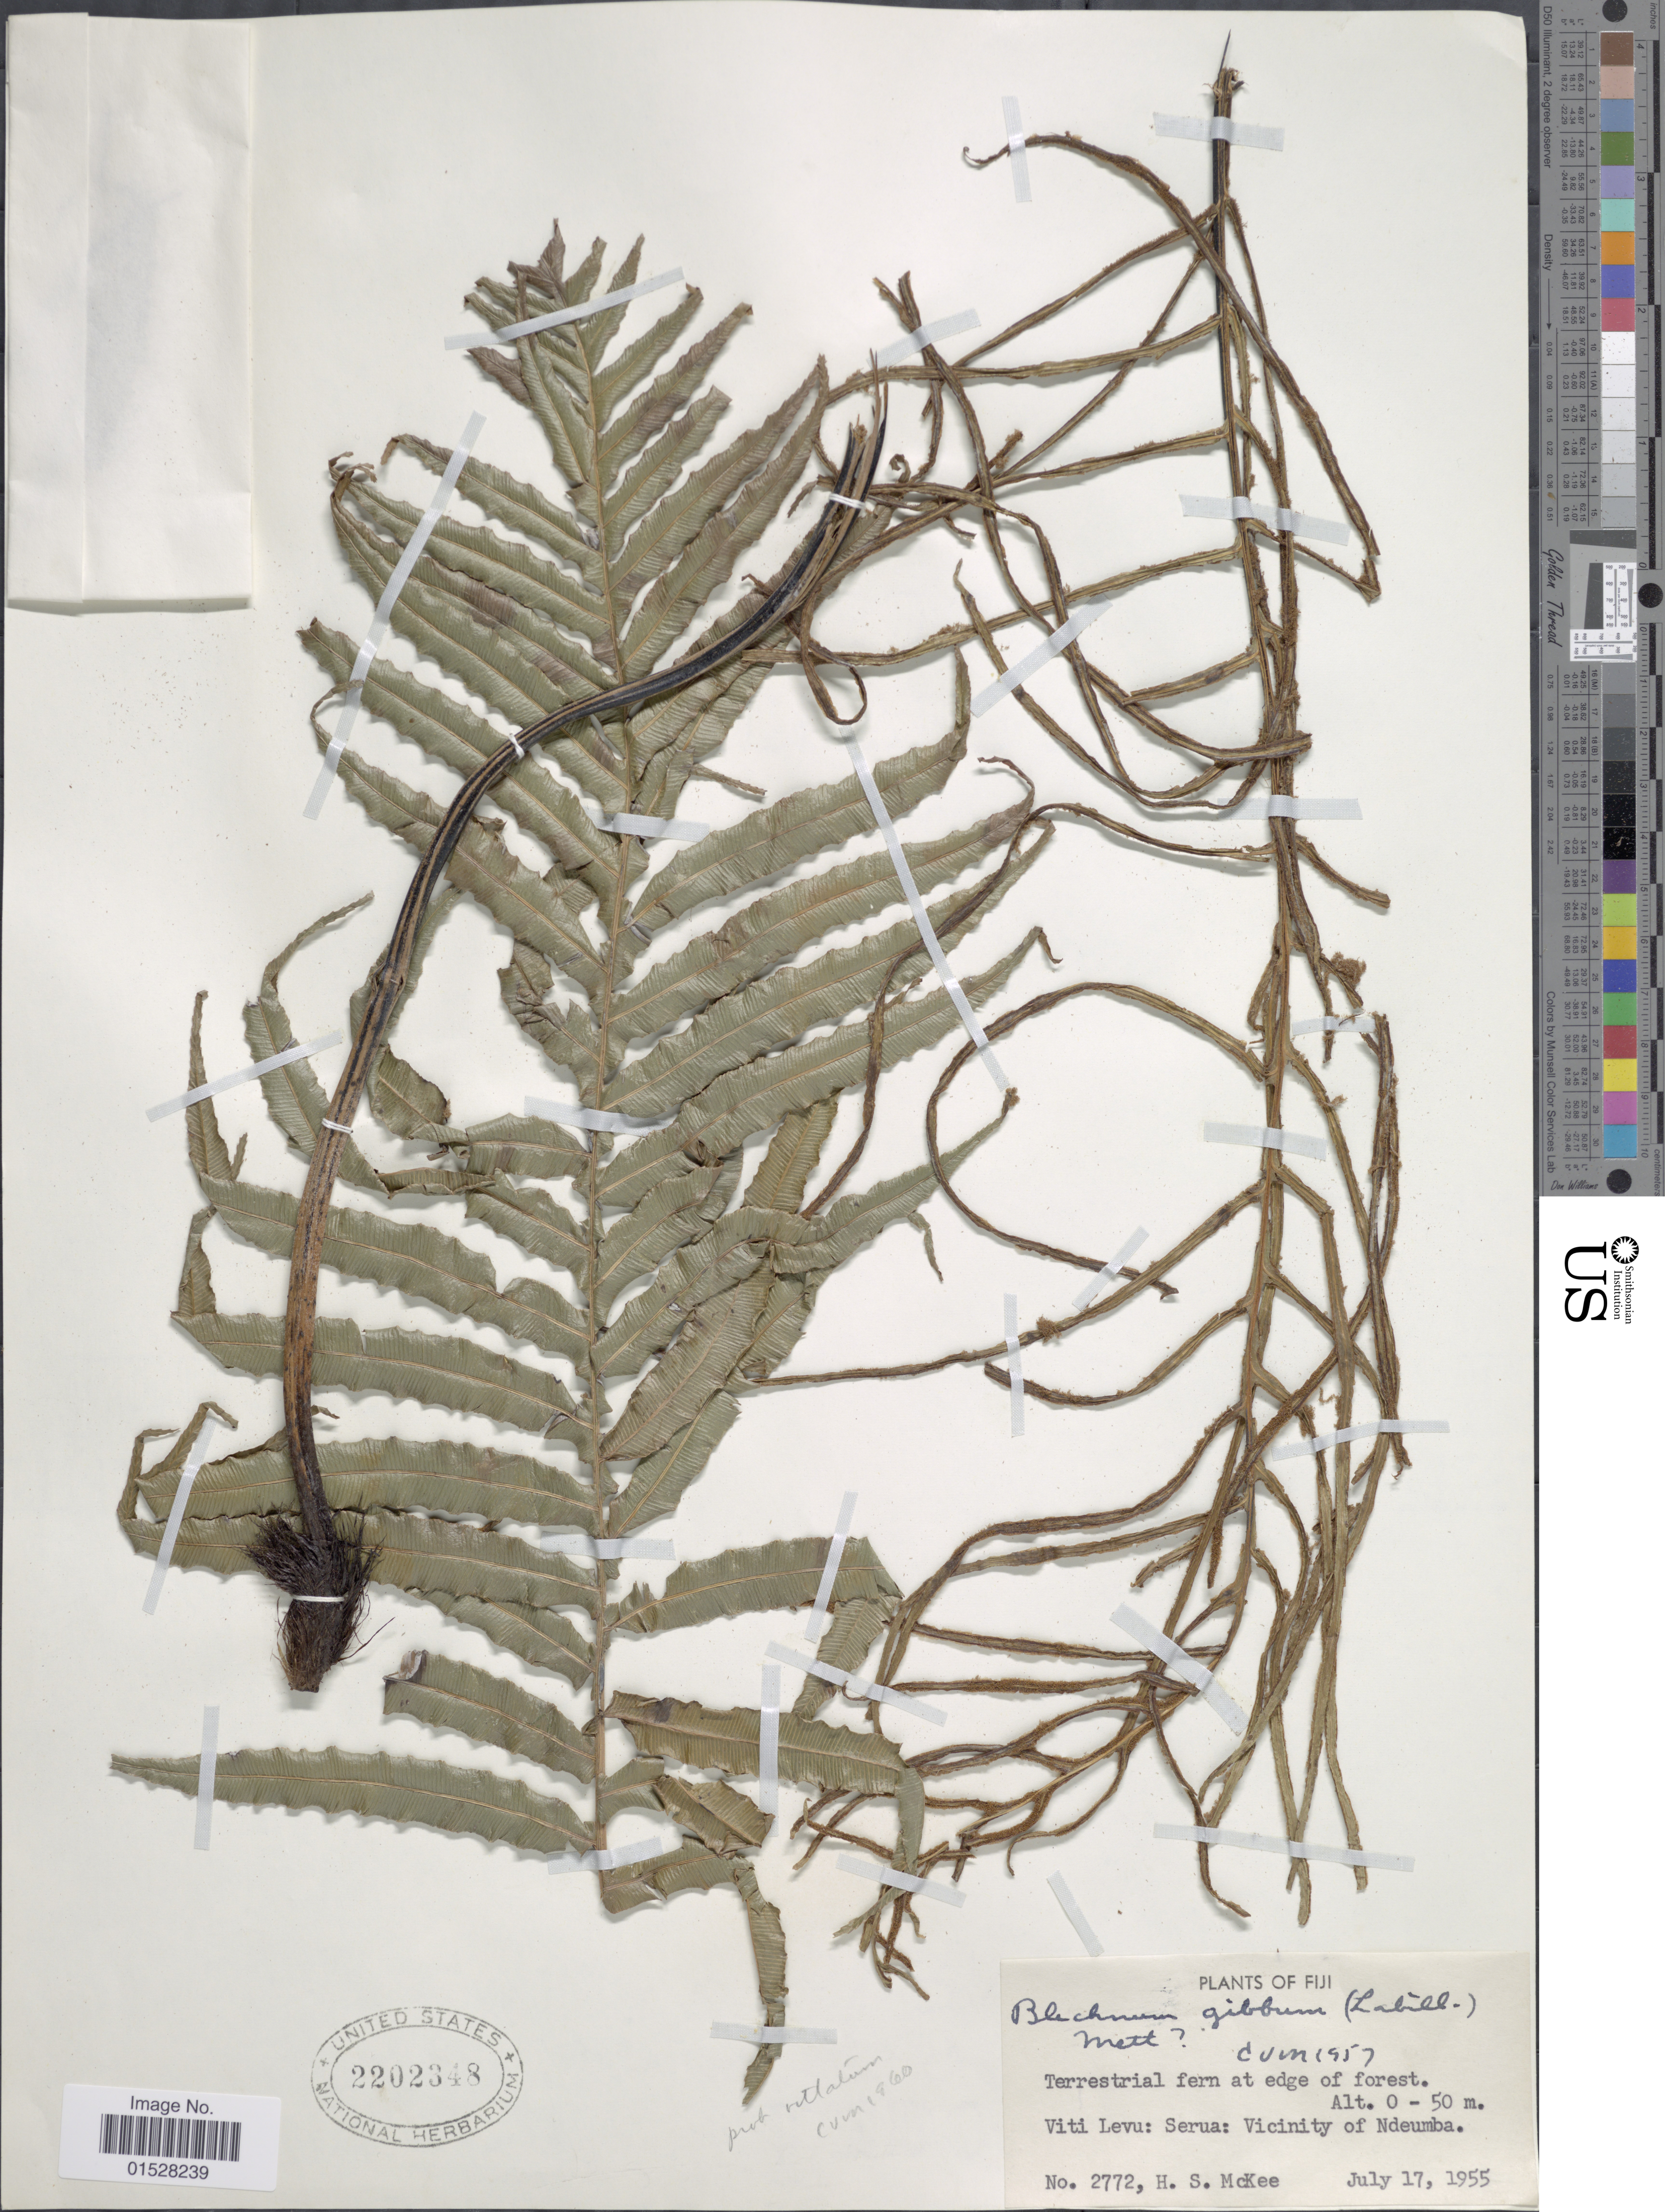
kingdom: Plantae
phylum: Tracheophyta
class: Polypodiopsida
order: Polypodiales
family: Blechnaceae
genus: Blechnum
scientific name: Blechnum vittatum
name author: Brack. in Wilkes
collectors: H. S. McKee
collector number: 2772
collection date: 1955-07-17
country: Fiji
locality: Viti Levu: Serua: Vicinity of Ndeumba.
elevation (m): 0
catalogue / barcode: US 2202348